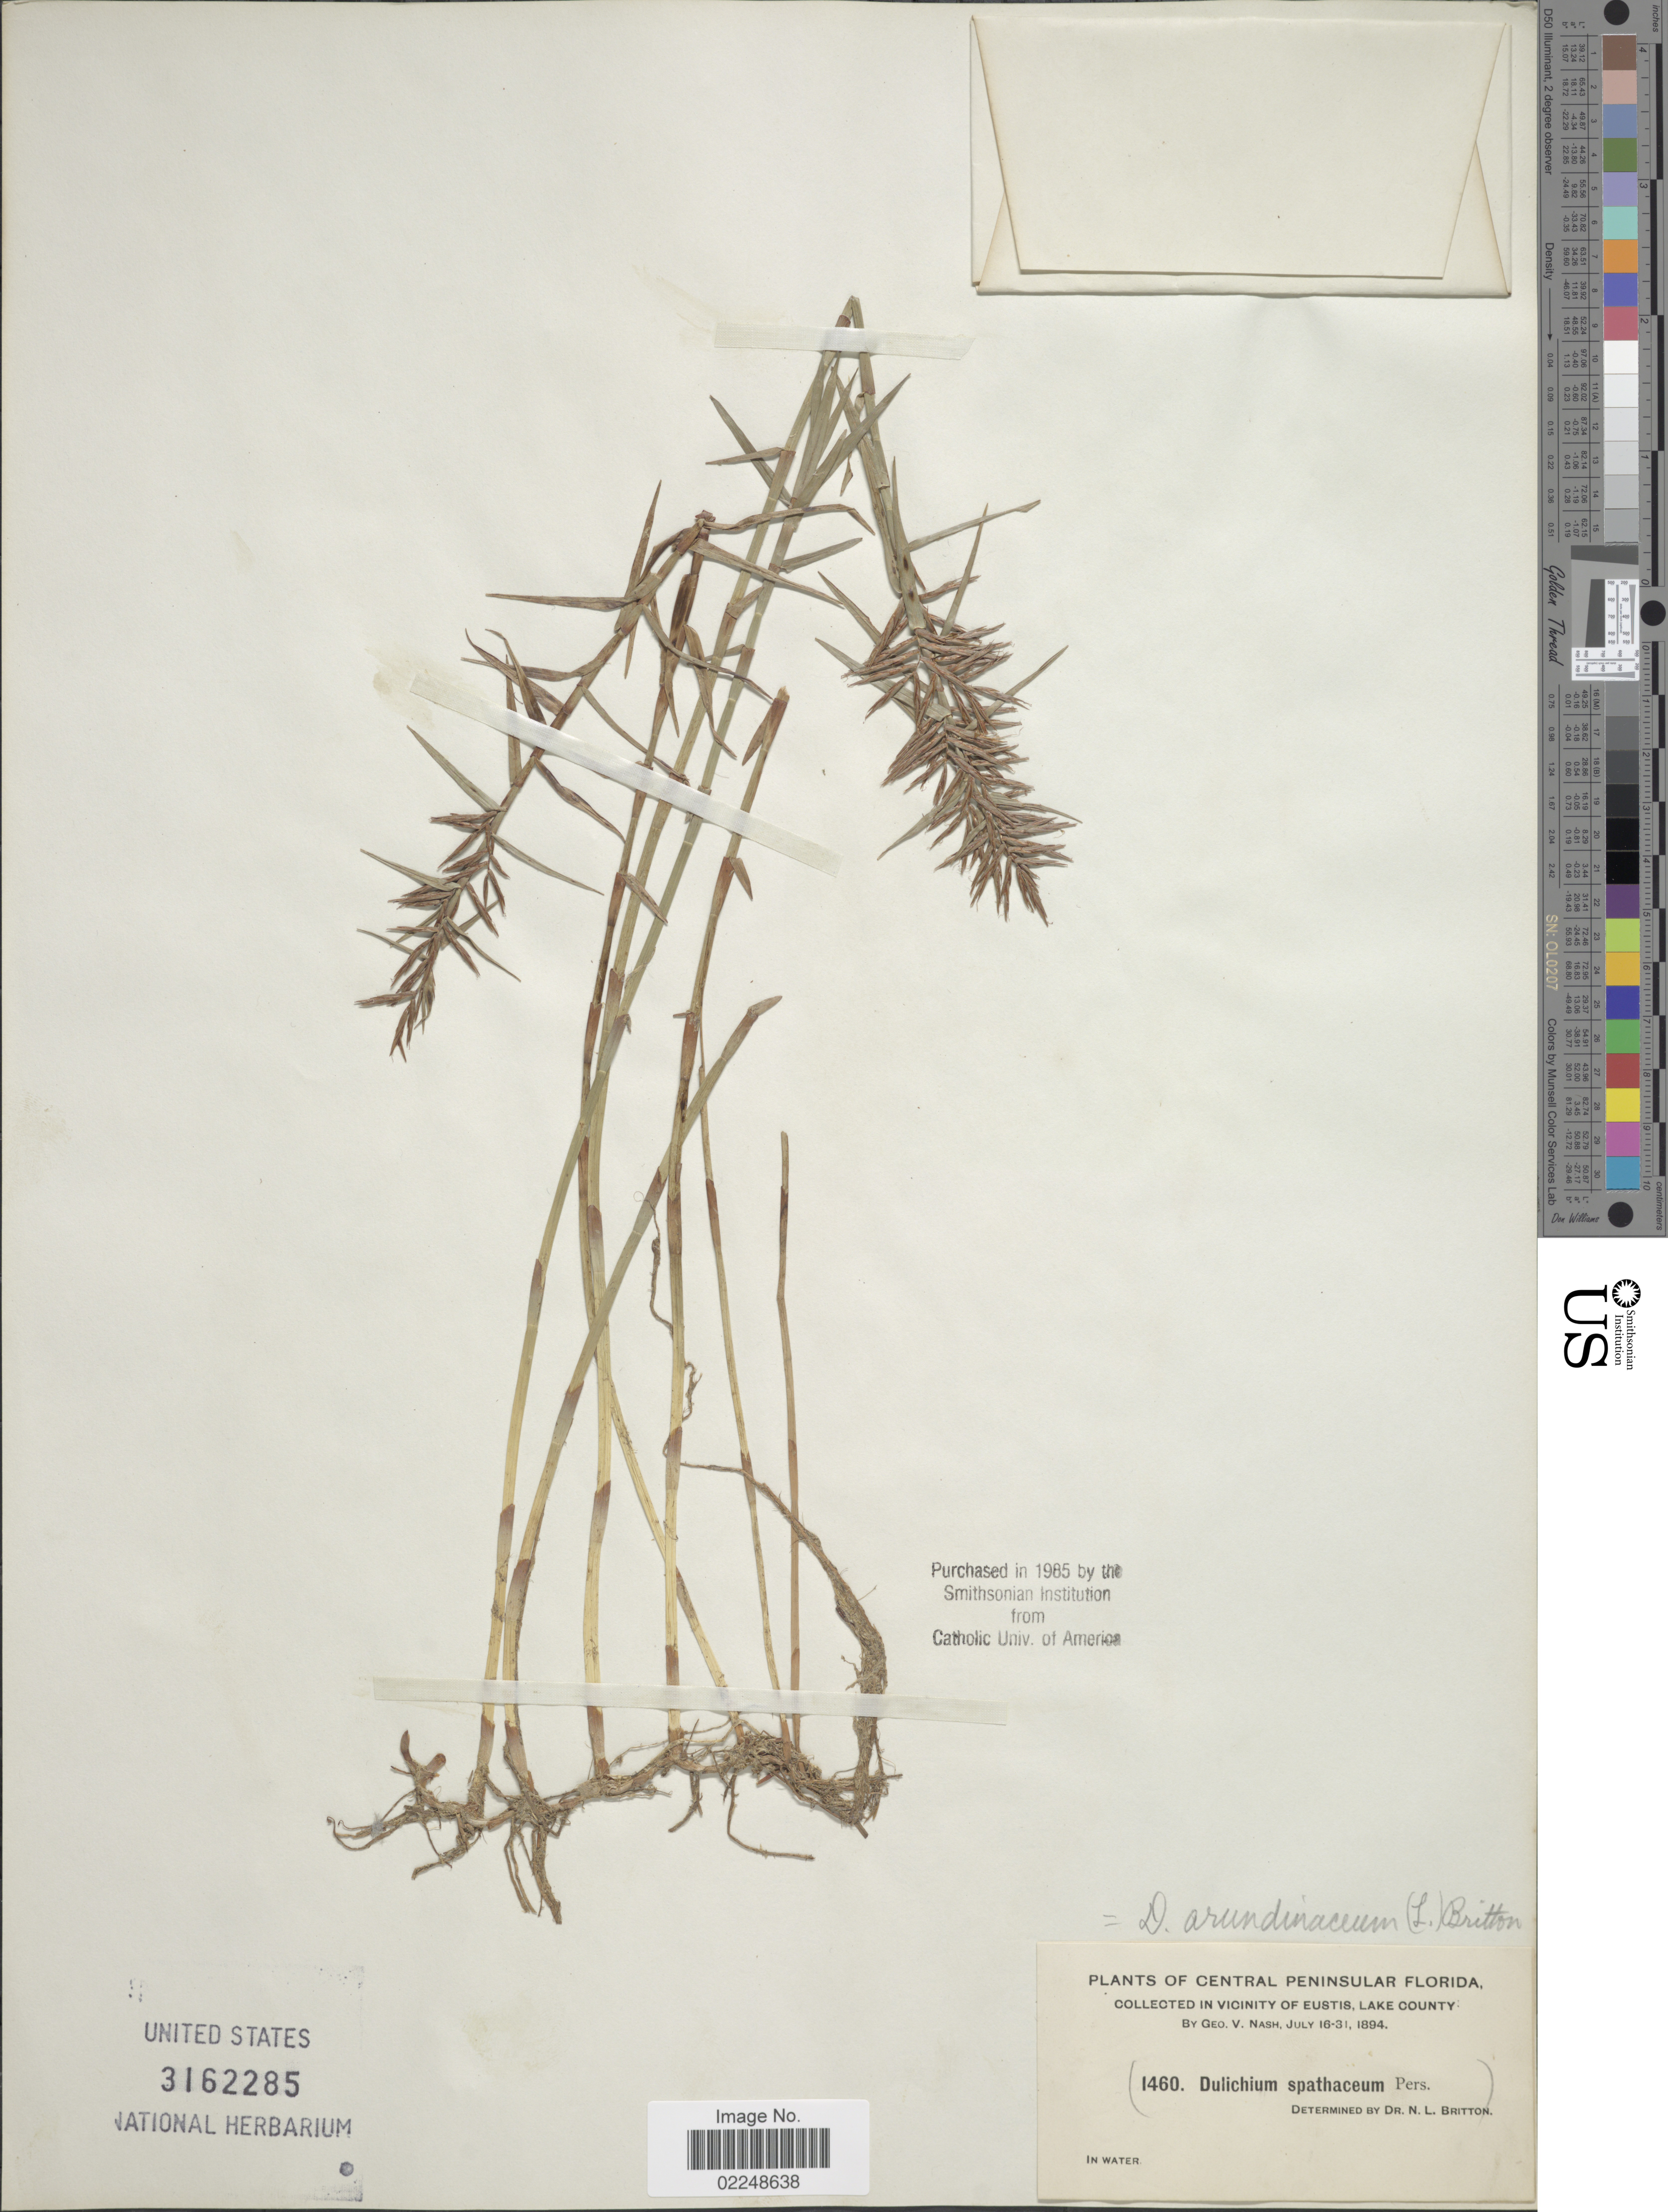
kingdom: Plantae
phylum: Tracheophyta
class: Liliopsida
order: Poales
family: Cyperaceae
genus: Dulichium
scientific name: Dulichium arundinaceum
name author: (L.) Britton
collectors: G. V. Nash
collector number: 1460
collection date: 1894-07-16/1894-07-31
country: United States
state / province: Florida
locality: Central Peninsular Florida, Vicinity of Eustis, Lake County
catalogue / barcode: US 3162285